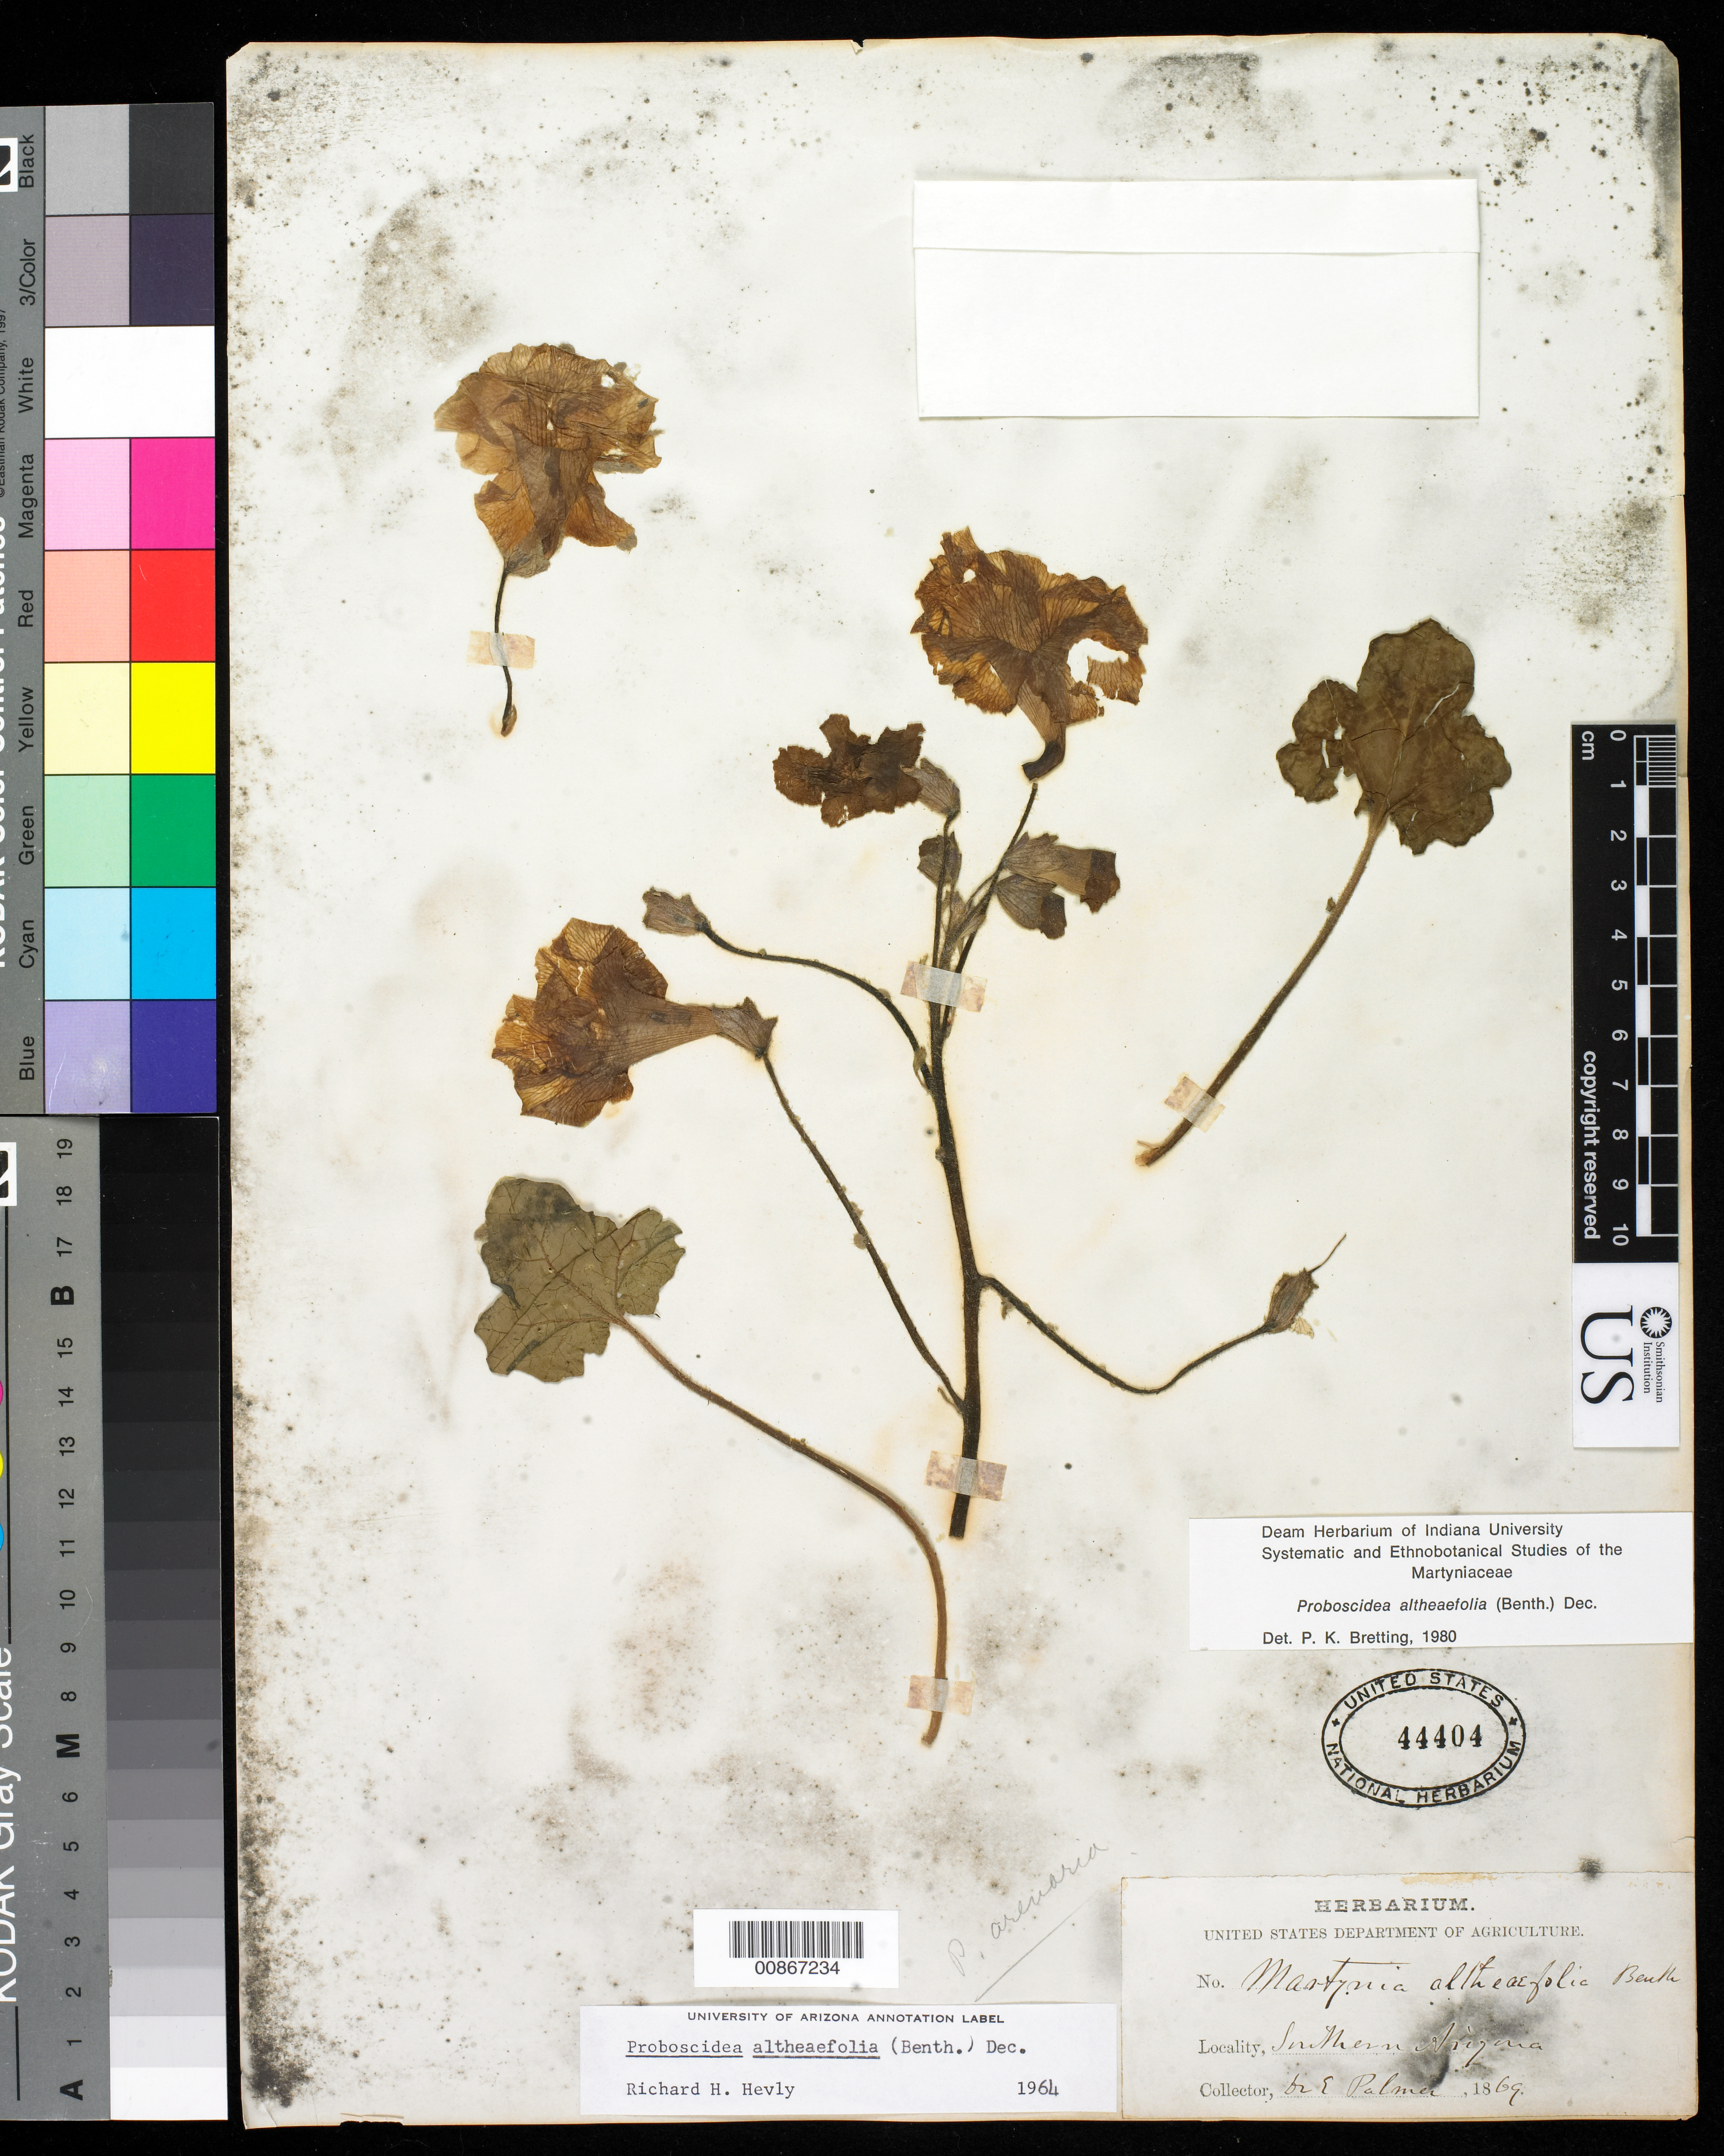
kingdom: Plantae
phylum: Tracheophyta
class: Magnoliopsida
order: Lamiales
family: Martyniaceae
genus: Proboscidea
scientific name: Proboscidea althaeifolia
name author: (Benth.) Decne.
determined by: Bretting, Peter K.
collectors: E. Palmer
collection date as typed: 1869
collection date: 1869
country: United States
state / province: Arizona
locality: Southern Arizona.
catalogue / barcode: US 44404